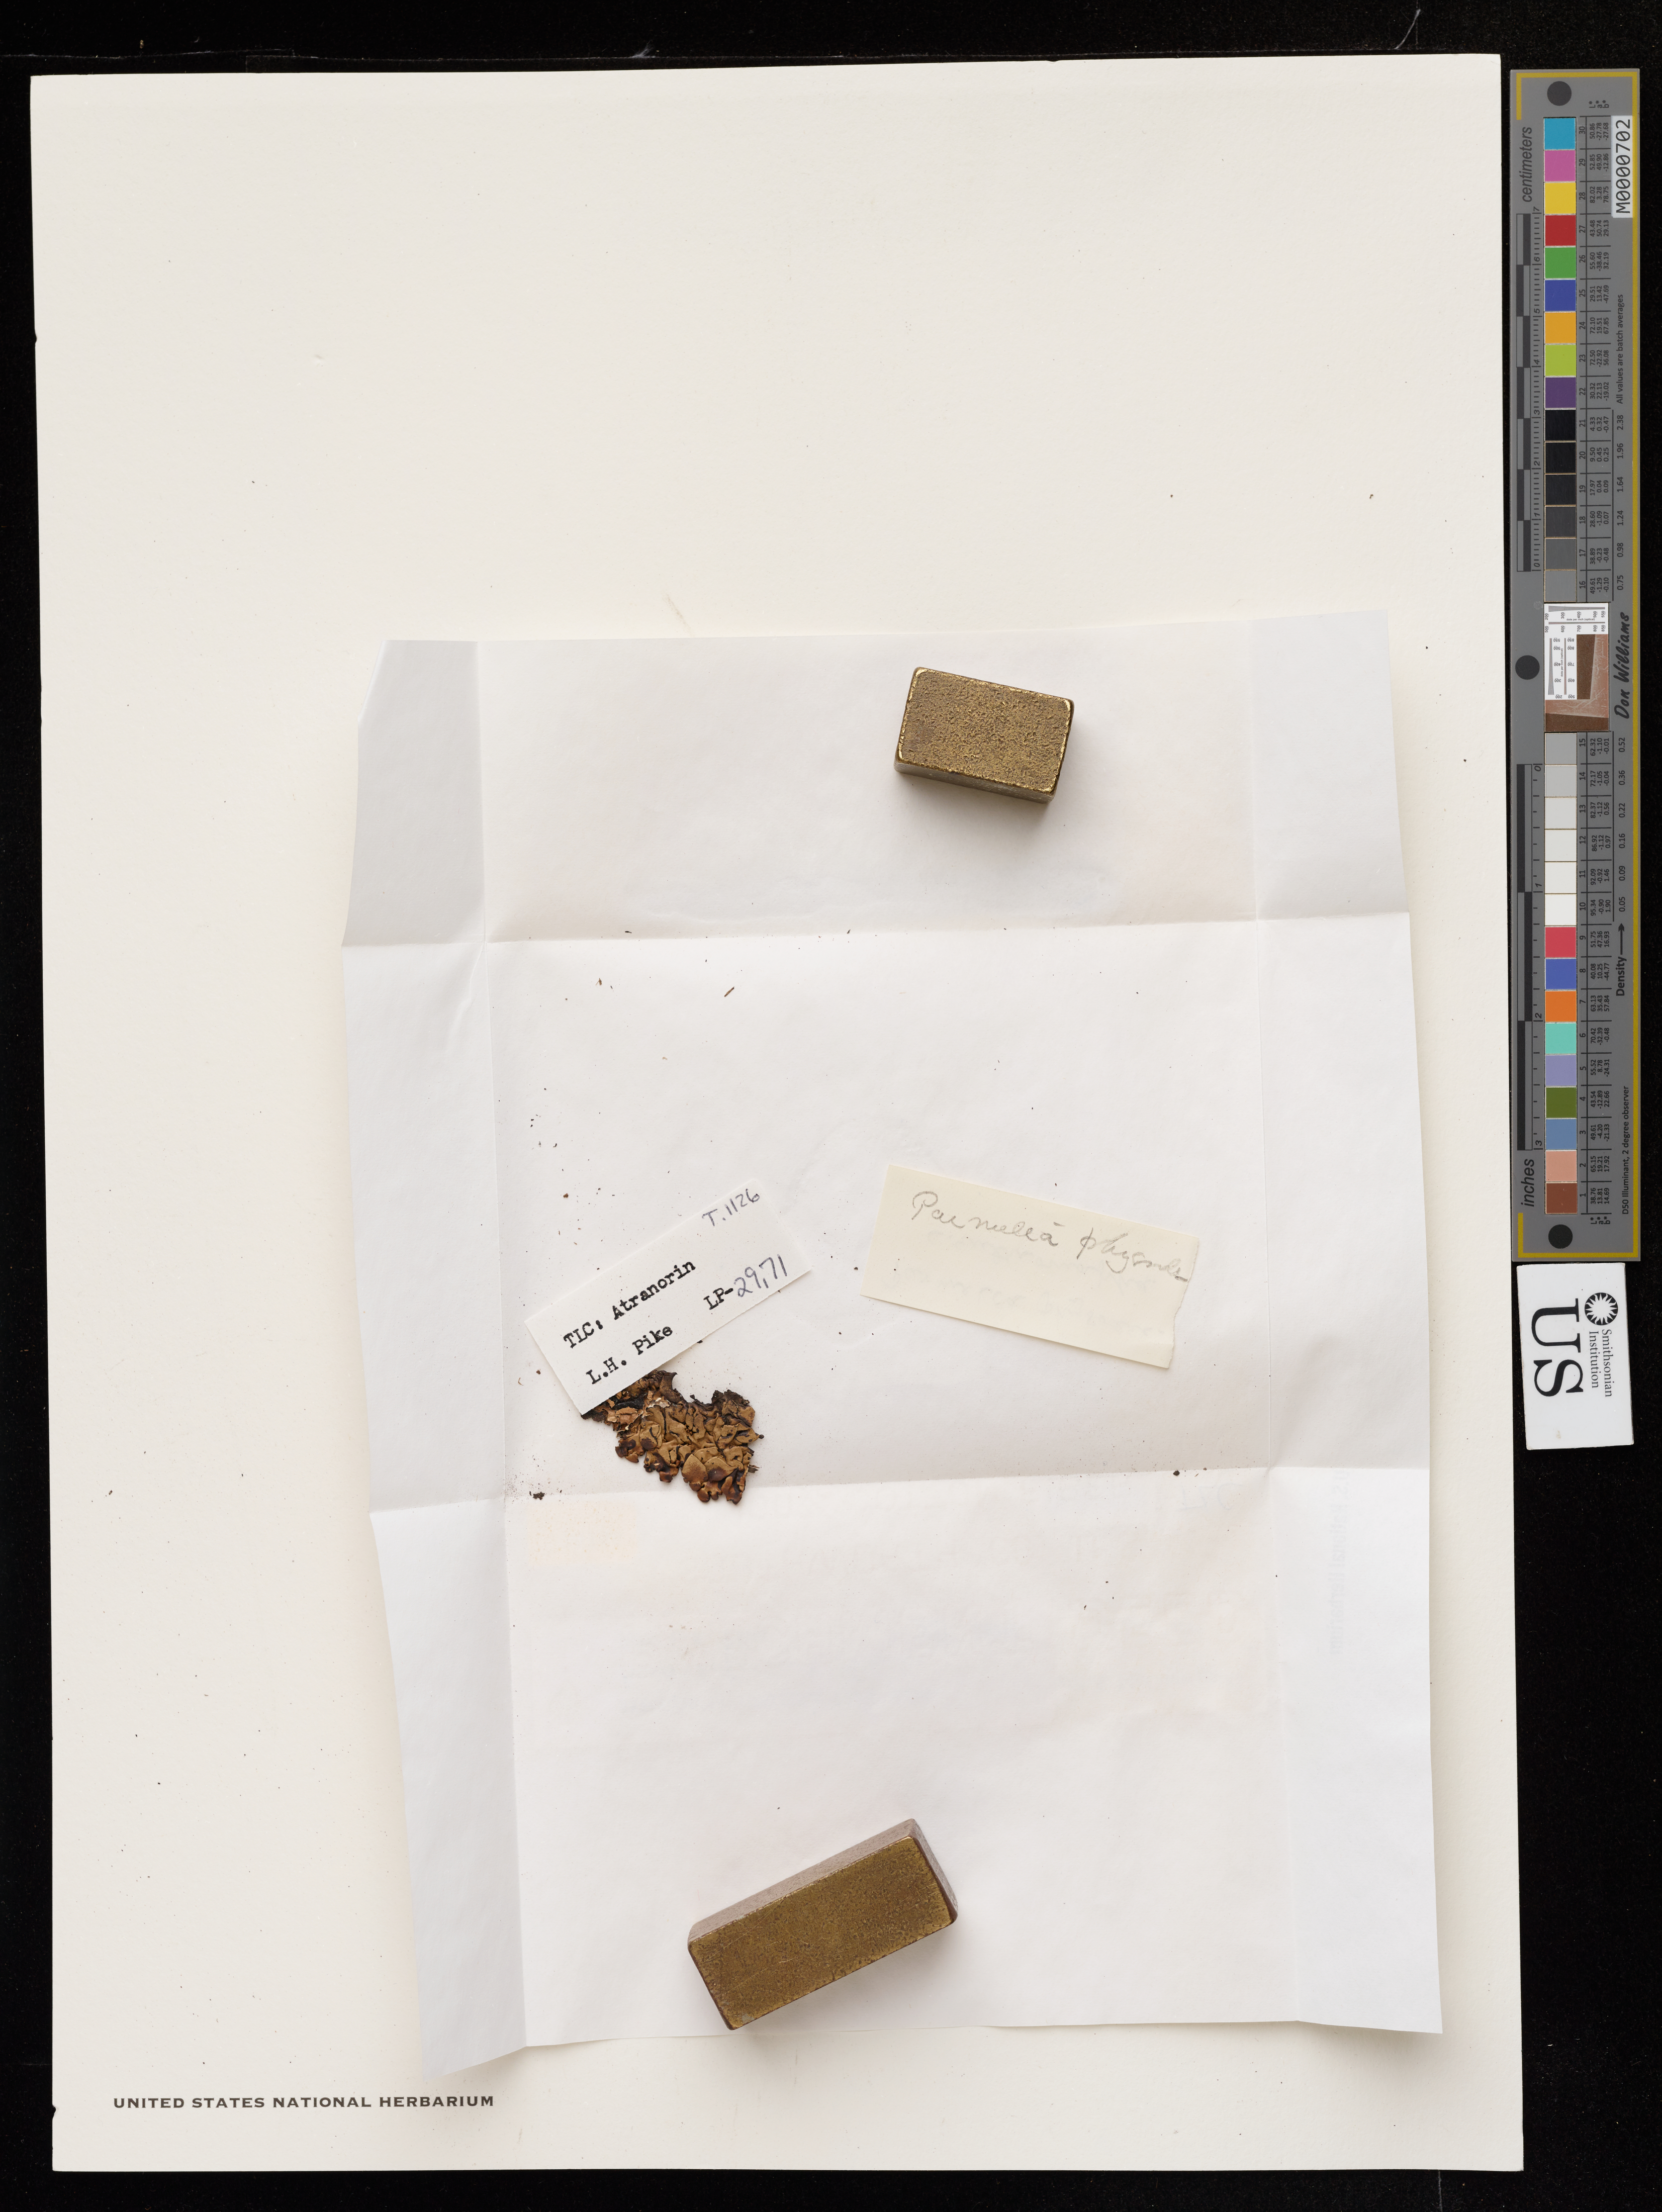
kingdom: Fungi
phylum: Ascomycota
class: Lecanoromycetes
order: Lecanorales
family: Parmeliaceae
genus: Hypogymnia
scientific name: Hypogymnia apinnata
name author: Goward & McCune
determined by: McCune, B.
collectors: W. Trelease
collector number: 1126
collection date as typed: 14 Jun 1899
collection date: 1899-06-14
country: United States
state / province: Alaska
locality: Baranoff island